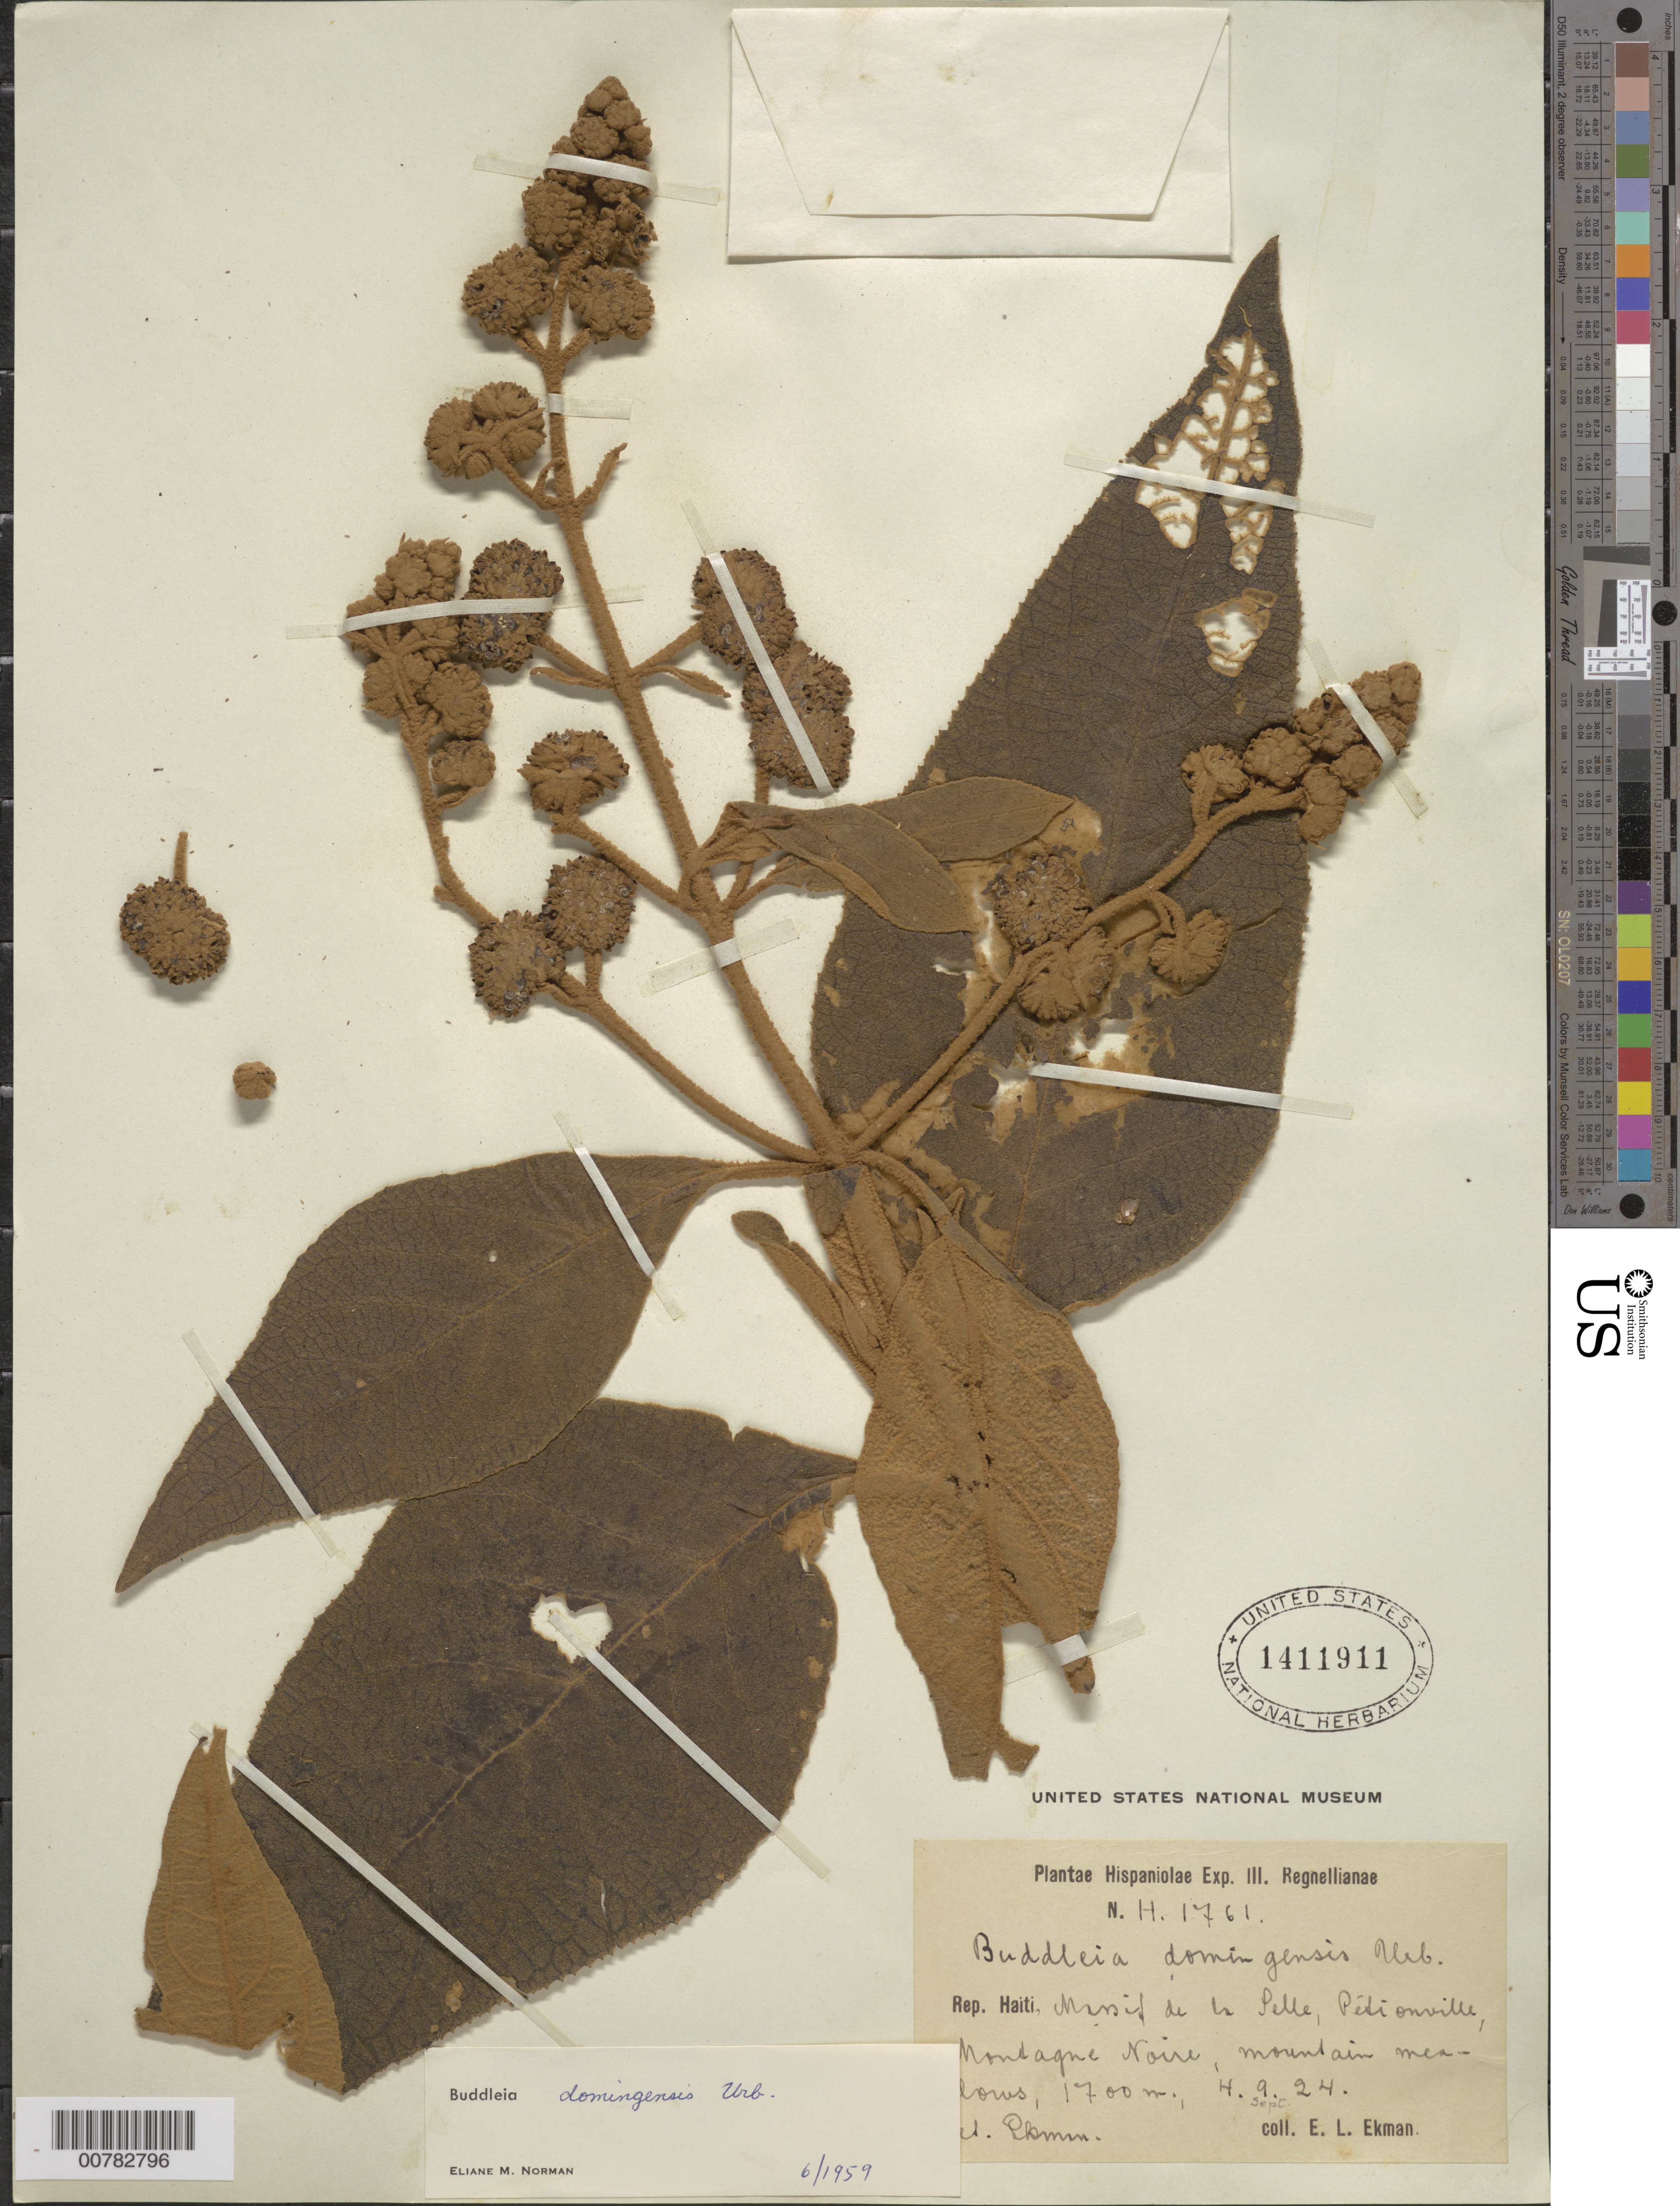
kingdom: Plantae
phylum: Tracheophyta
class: Magnoliopsida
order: Lamiales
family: Scrophulariaceae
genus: Buddleja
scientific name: Buddleja domingensis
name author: Urb.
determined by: Norman, E. M.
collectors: E. L. Ekman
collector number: H 1761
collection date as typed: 04 Sep 1924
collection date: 1924-09-04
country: Haiti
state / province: Ouest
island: Hispaniola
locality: Massif de la Selle, Pétionville, Montagne Noire.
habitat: Mountain meadows.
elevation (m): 1700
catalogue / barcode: US 1411911